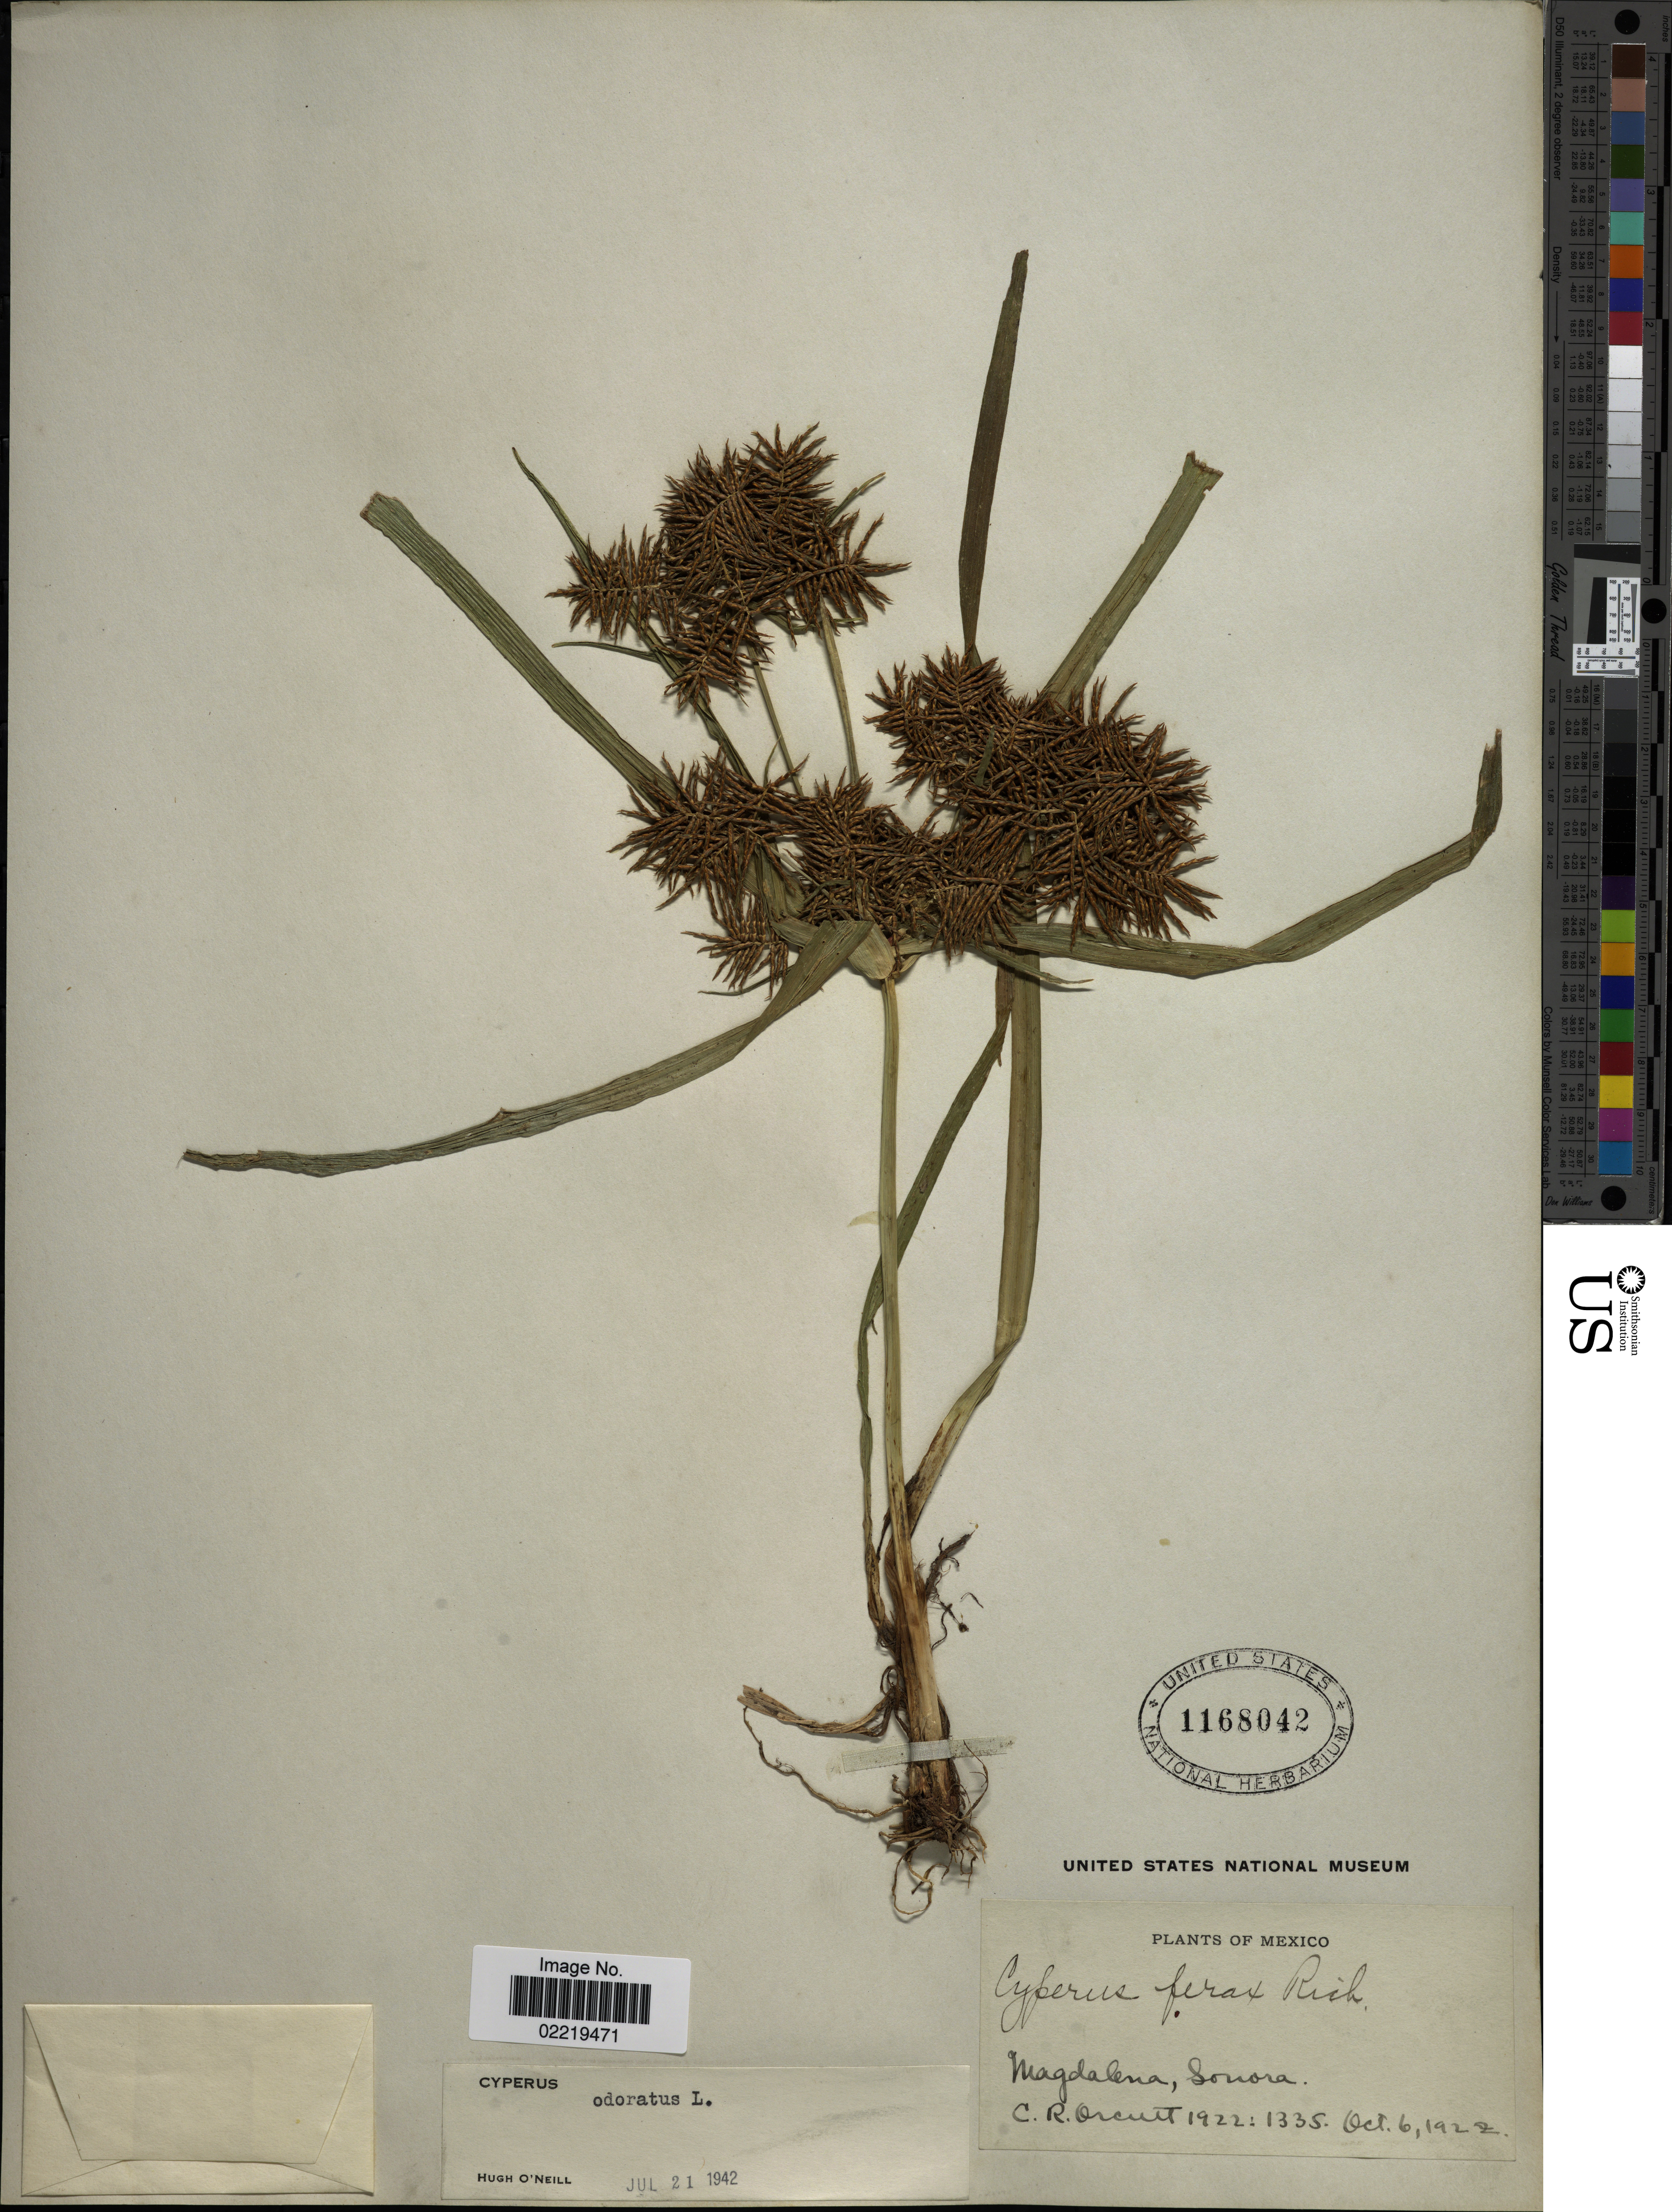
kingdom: Plantae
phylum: Tracheophyta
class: Liliopsida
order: Poales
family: Cyperaceae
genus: Cyperus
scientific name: Cyperus odoratus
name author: L.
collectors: C. R. Orcutt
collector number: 1922:1335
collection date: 1922-10-06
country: Mexico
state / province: Sonora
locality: Magdalena.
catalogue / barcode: US 1168042